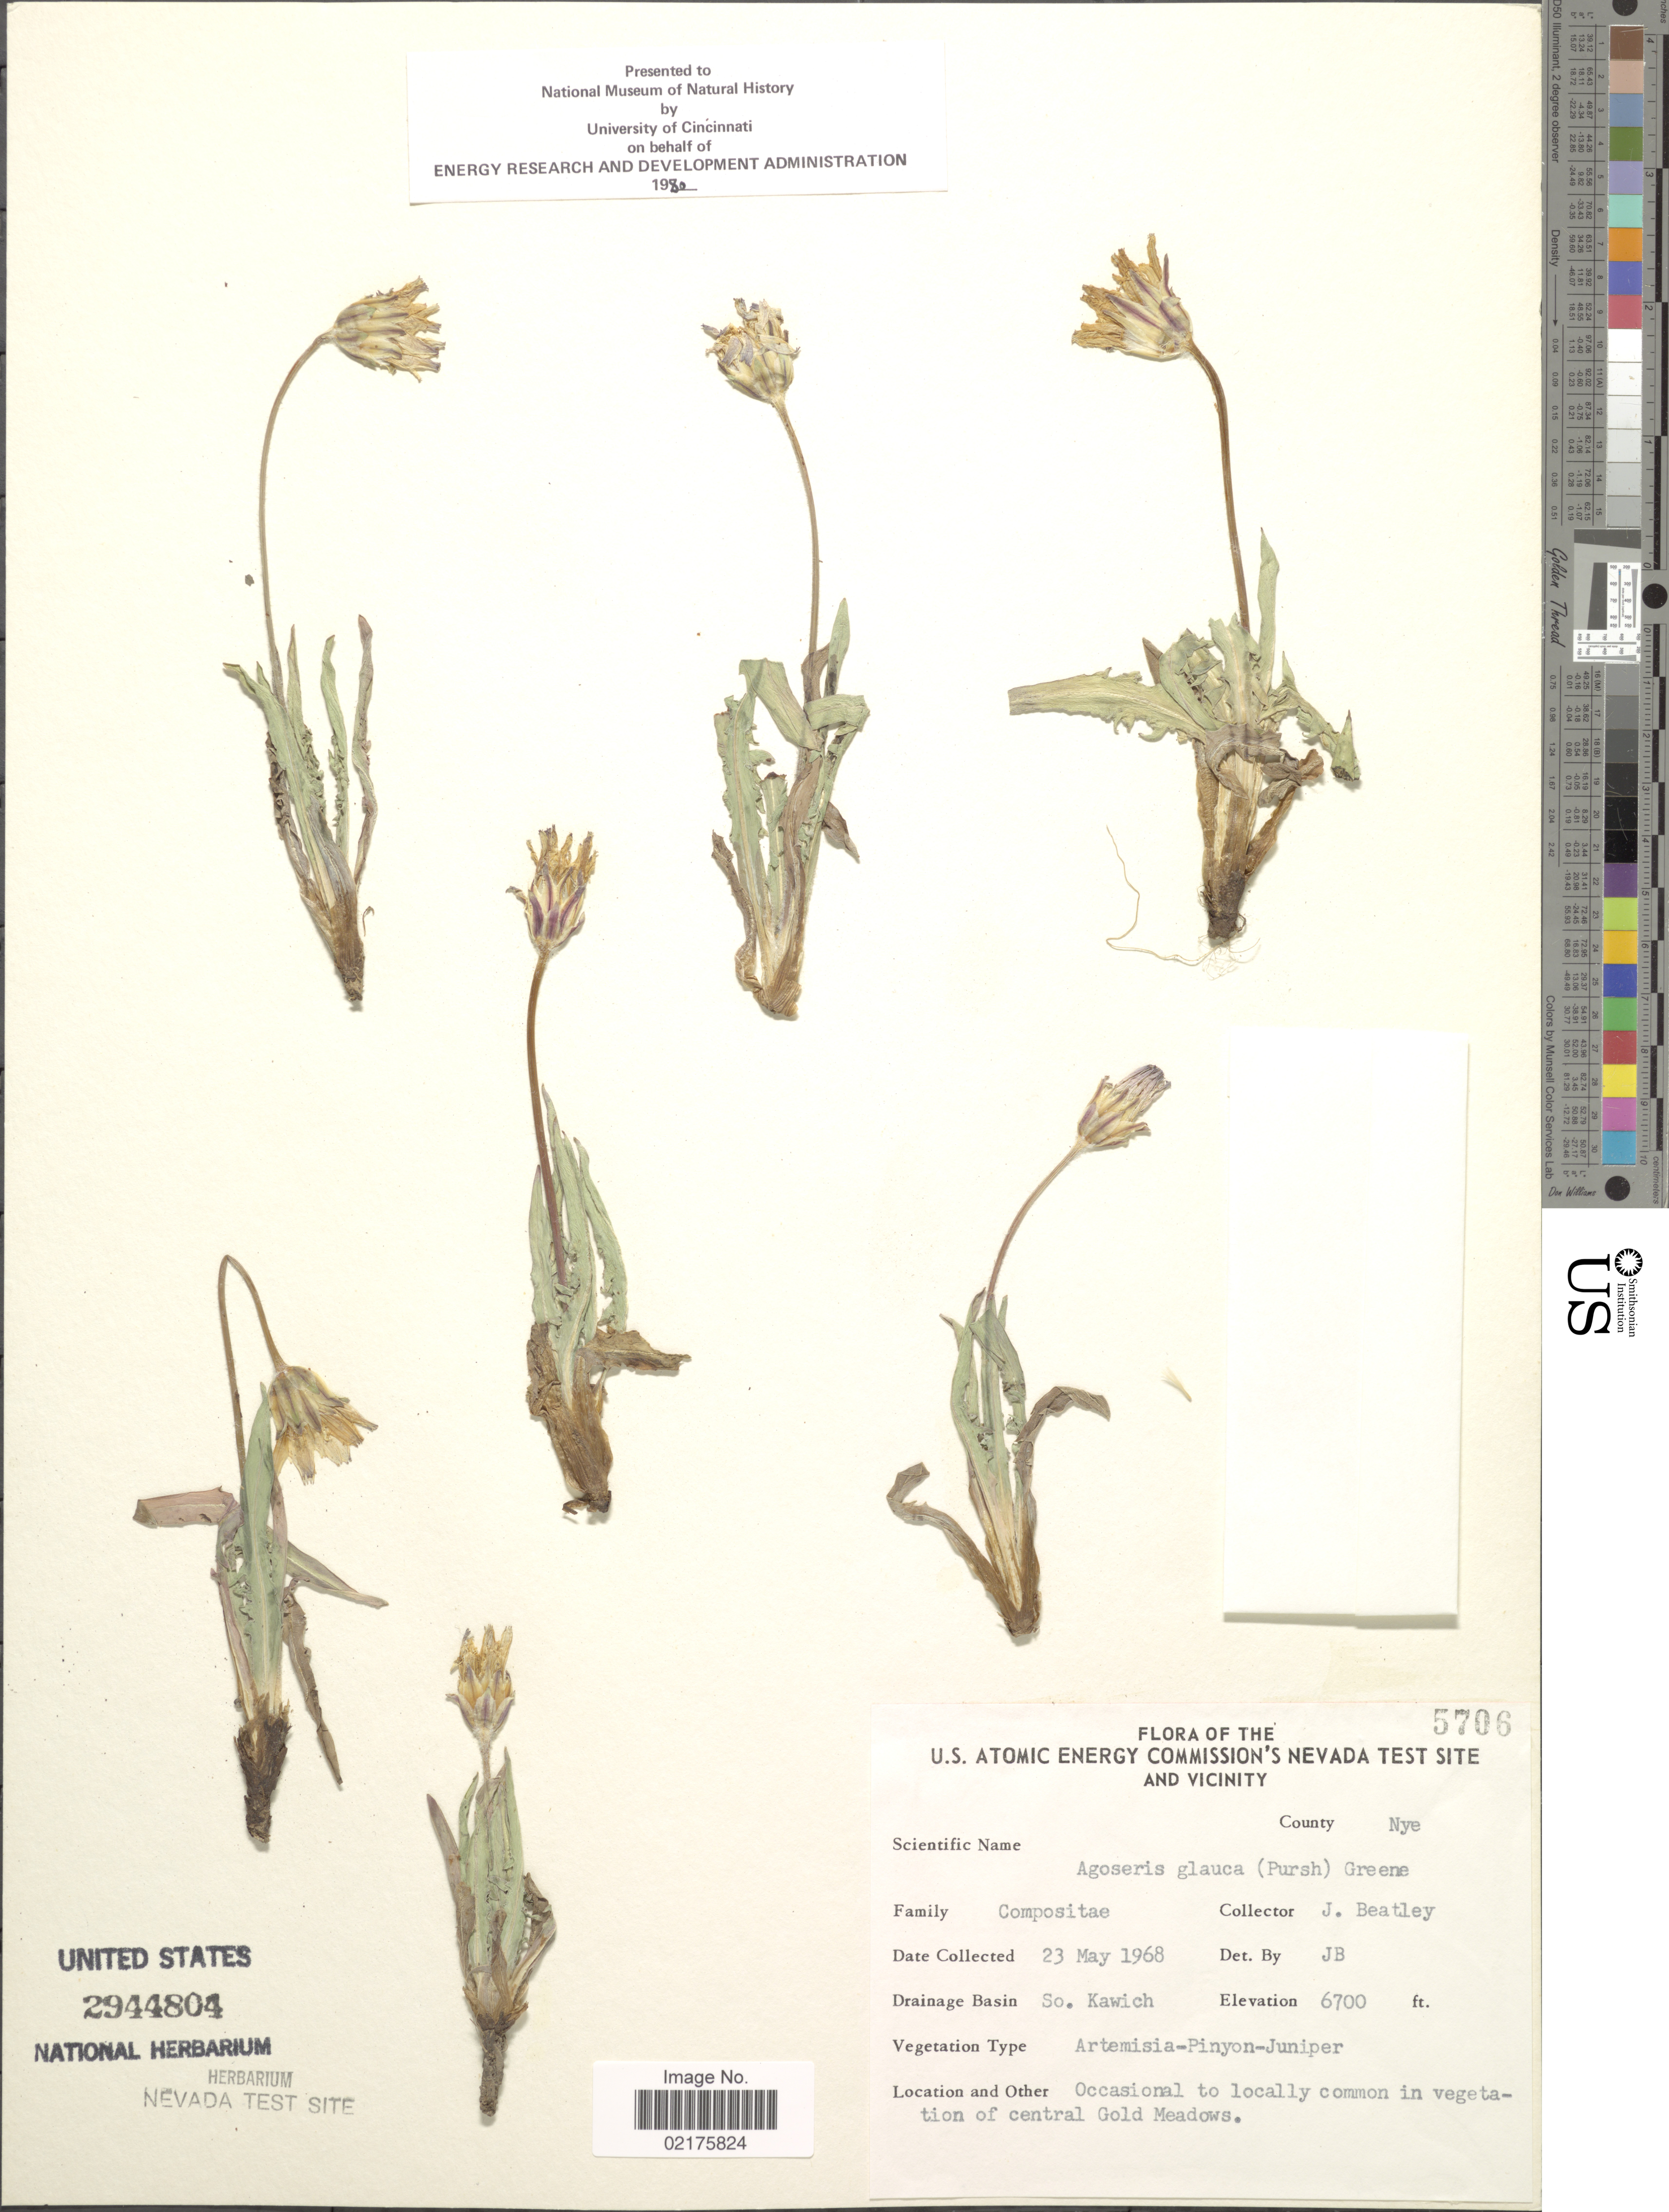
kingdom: Plantae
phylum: Tracheophyta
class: Magnoliopsida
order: Asterales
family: Asteraceae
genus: Agoseris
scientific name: Agoseris glauca var. glauca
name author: (Pursh) Raf.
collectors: J. C. Beatley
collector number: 5706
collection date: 1968-05-23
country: United States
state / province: Nevada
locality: U.S. Atomic Energy Commission's Nevada Test site and Vicinity, Drainage Basin : So. Kawich, vegetation of Central Gold Meadows, County: Nye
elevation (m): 2042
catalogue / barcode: US 2944804